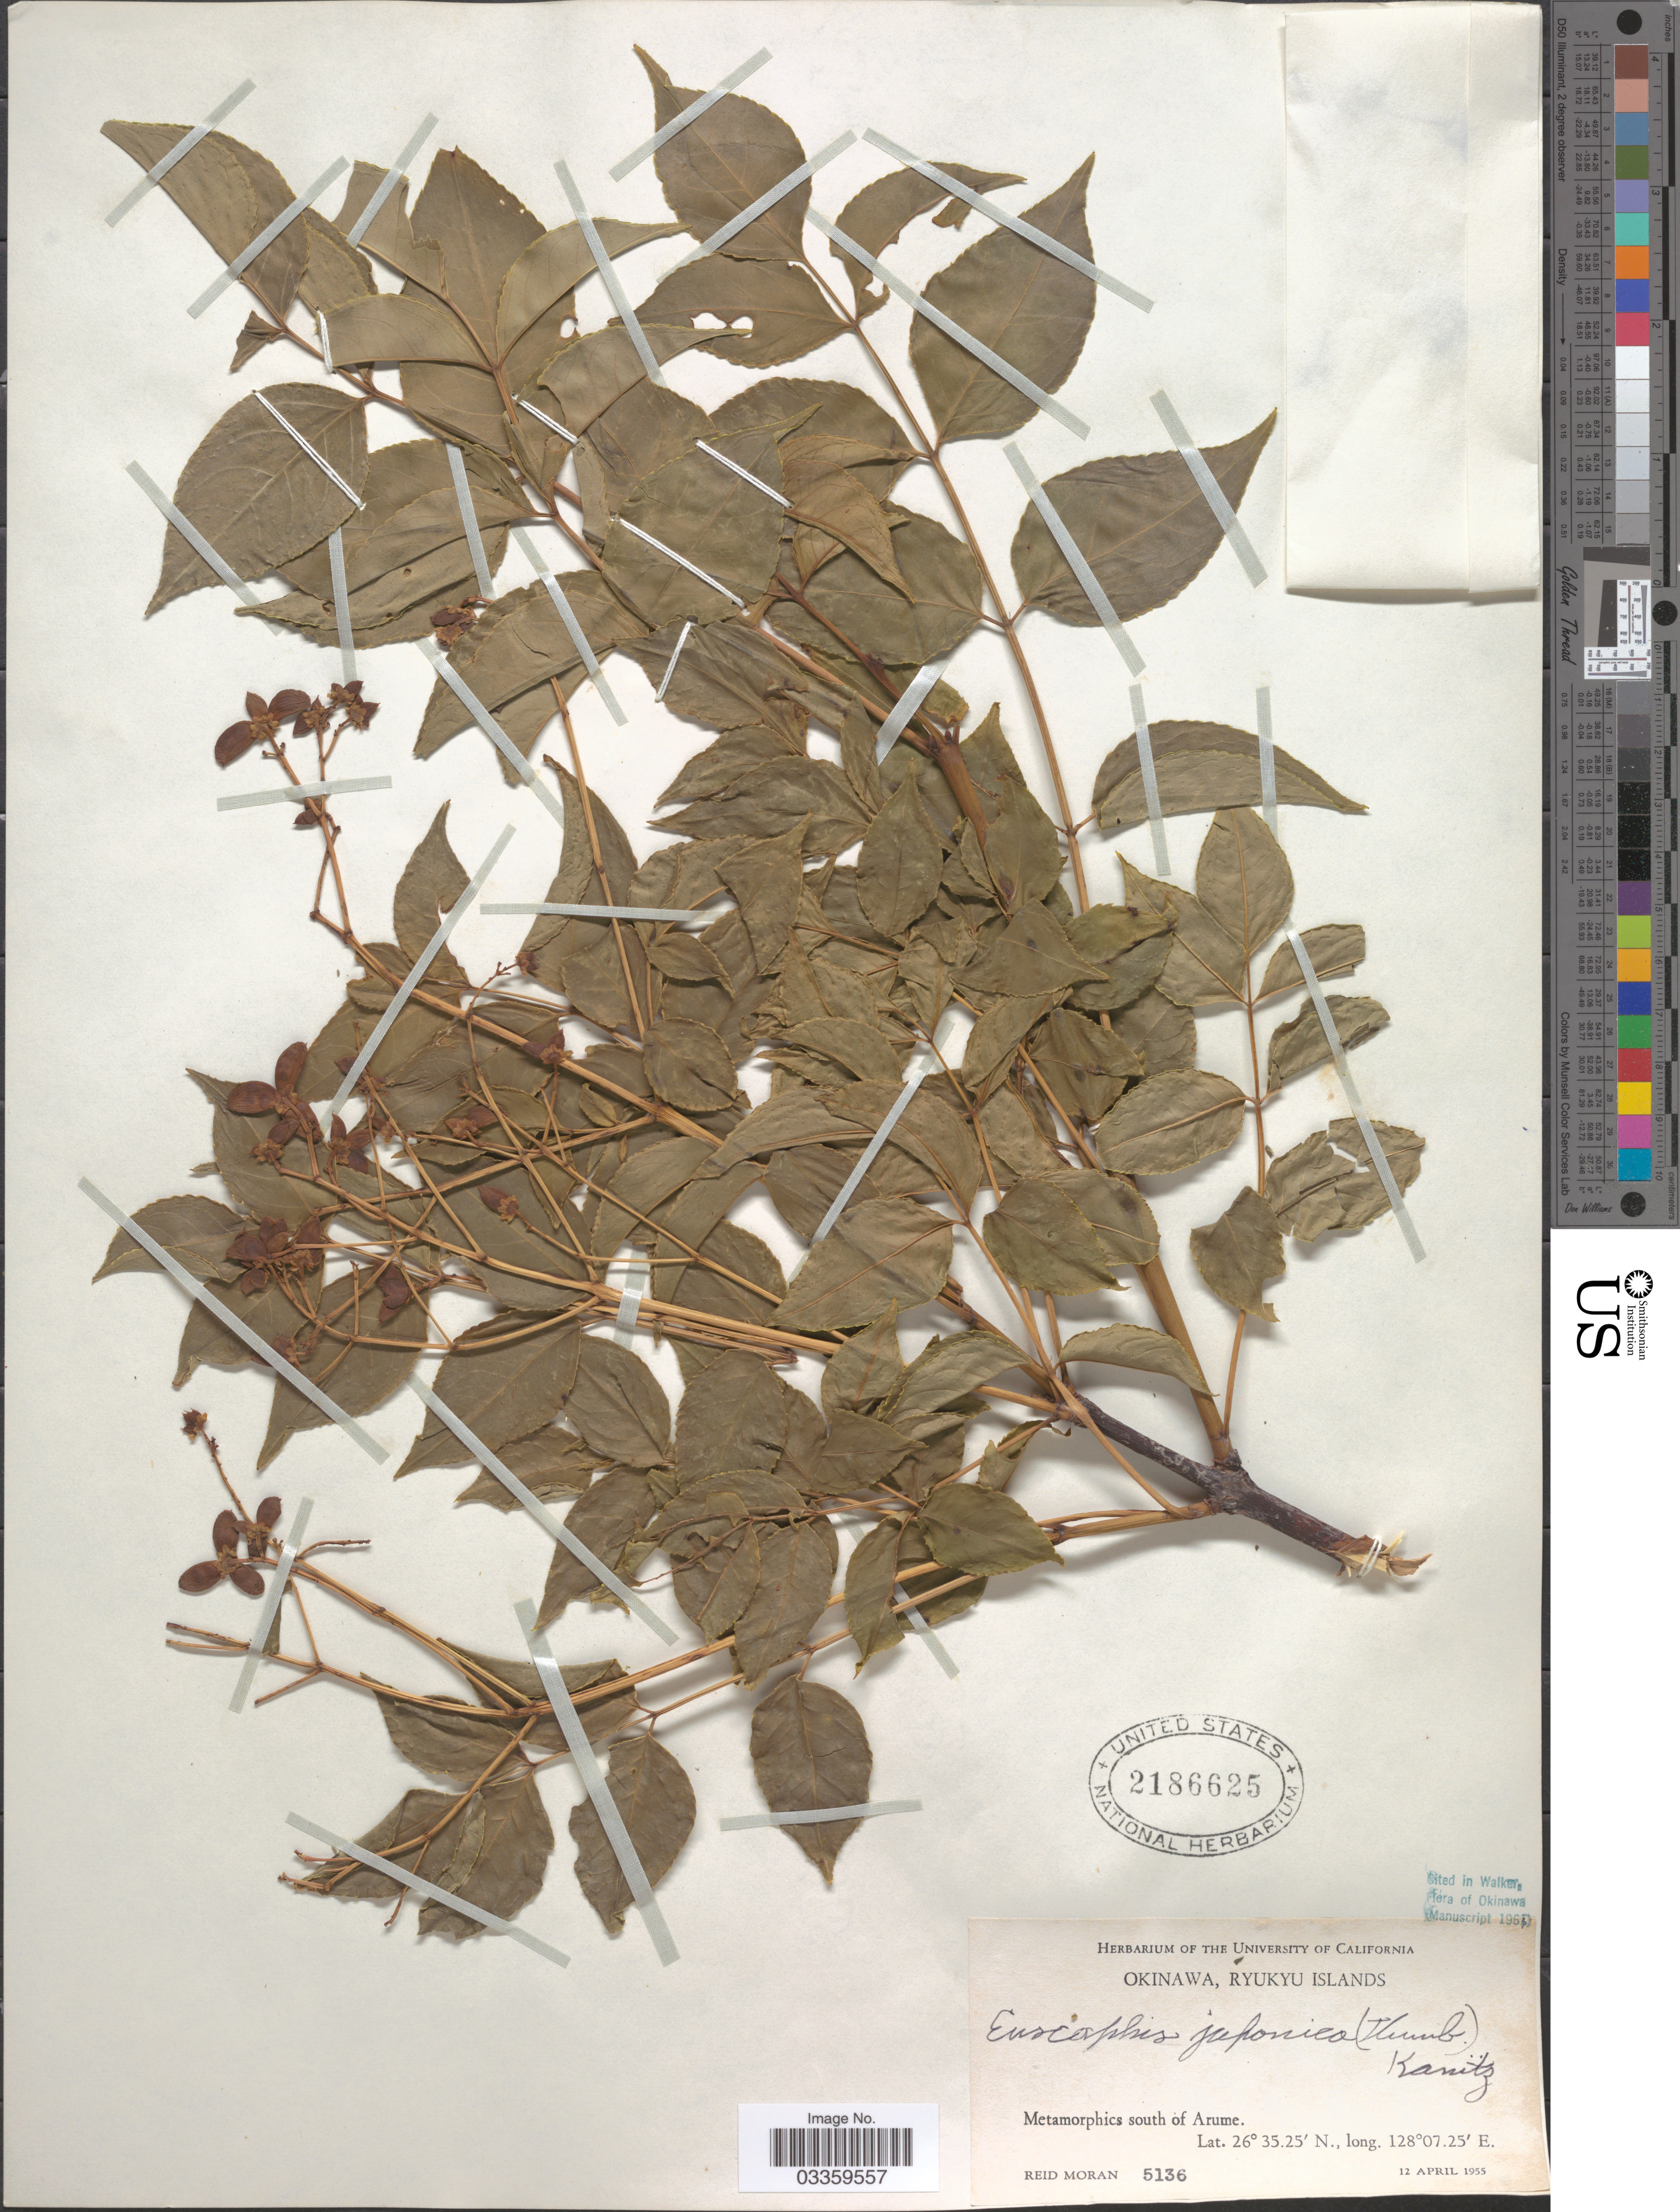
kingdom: Plantae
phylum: Tracheophyta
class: Magnoliopsida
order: Crossosomatales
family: Staphyleaceae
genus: Euscaphis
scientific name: Euscaphis japonica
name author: (Thunb.) Kanitz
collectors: R. Moran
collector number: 5136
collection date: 1955-04-12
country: Japan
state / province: Okinawa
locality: Ryukyu Islands. Metamorphics south of Arume.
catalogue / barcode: US 2186625